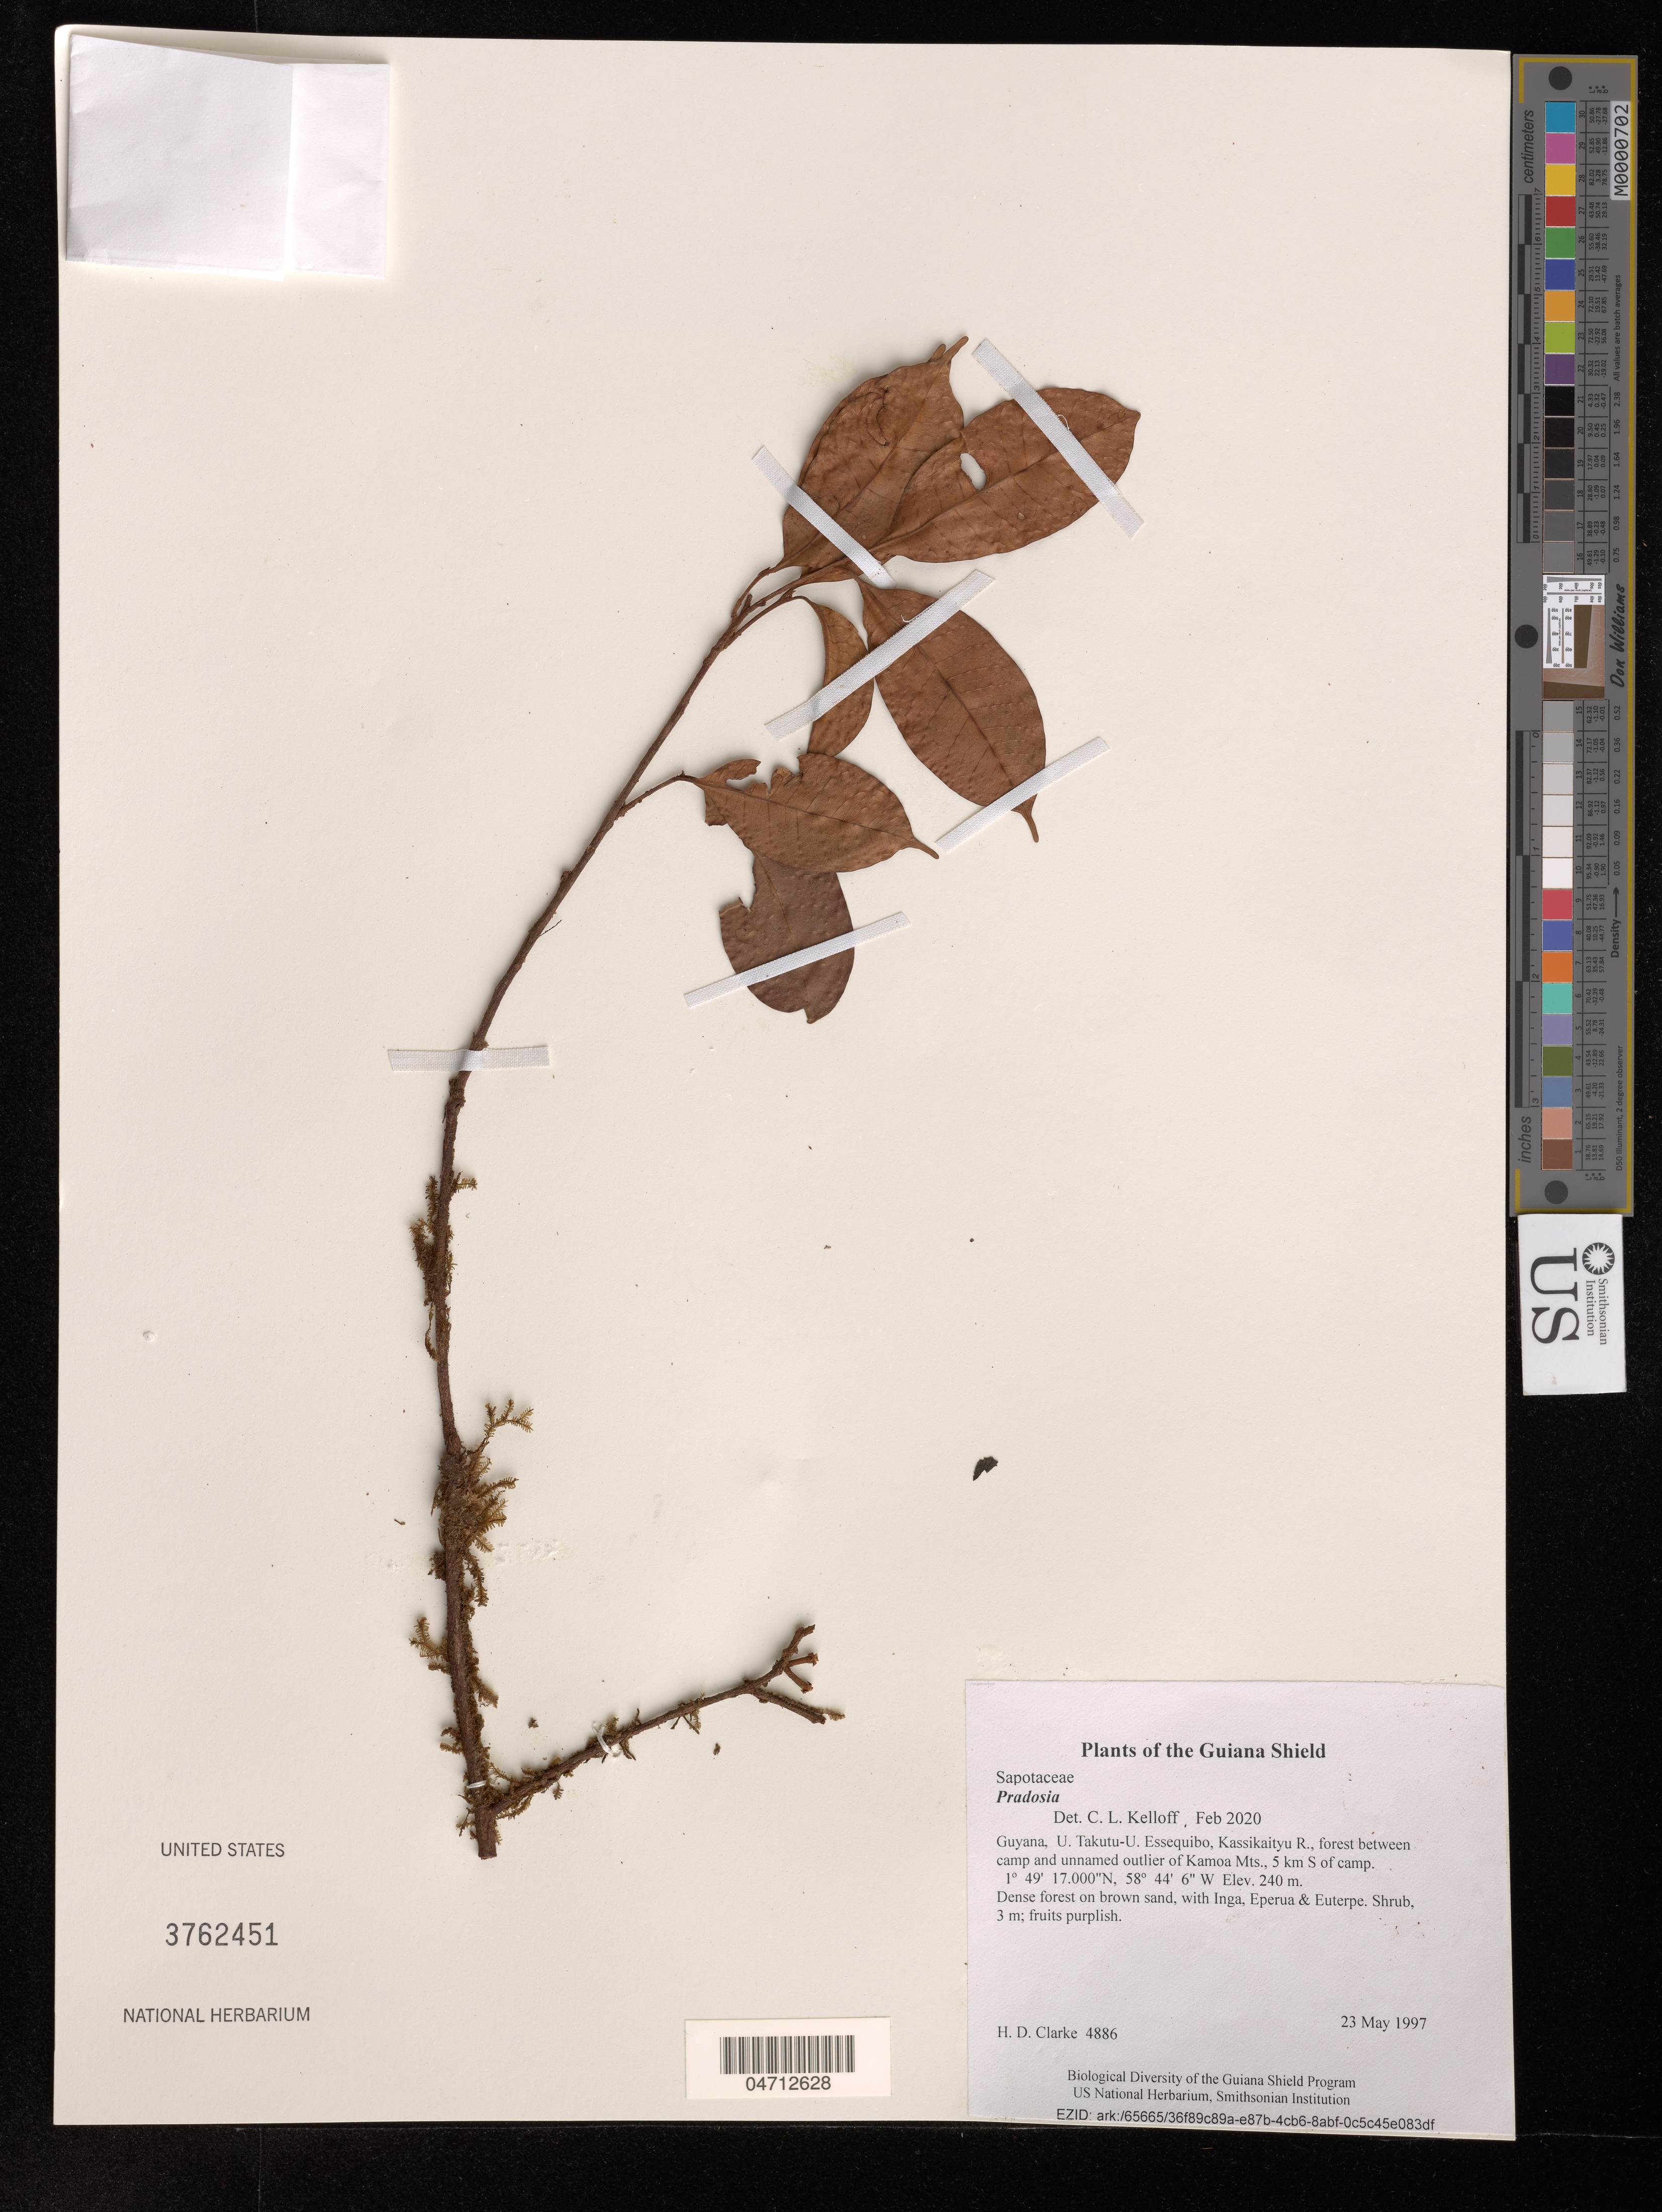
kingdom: Plantae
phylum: Tracheophyta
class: Magnoliopsida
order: Ericales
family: Sapotaceae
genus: Pradosia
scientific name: Pradosia sp.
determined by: Kelloff, C. L.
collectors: H. D. Clarke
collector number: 4886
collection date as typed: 23 May 1997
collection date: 1997-05-23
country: Guyana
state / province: U. Takutu-U. Essequibo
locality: Kassikaityu R., forest between camp and unnamed outlier of Kamoa Mts., 5 km S of camp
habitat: Dense forest on brown sand, with Inga, Eperua & Euterpe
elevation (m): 240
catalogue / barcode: US 3762451